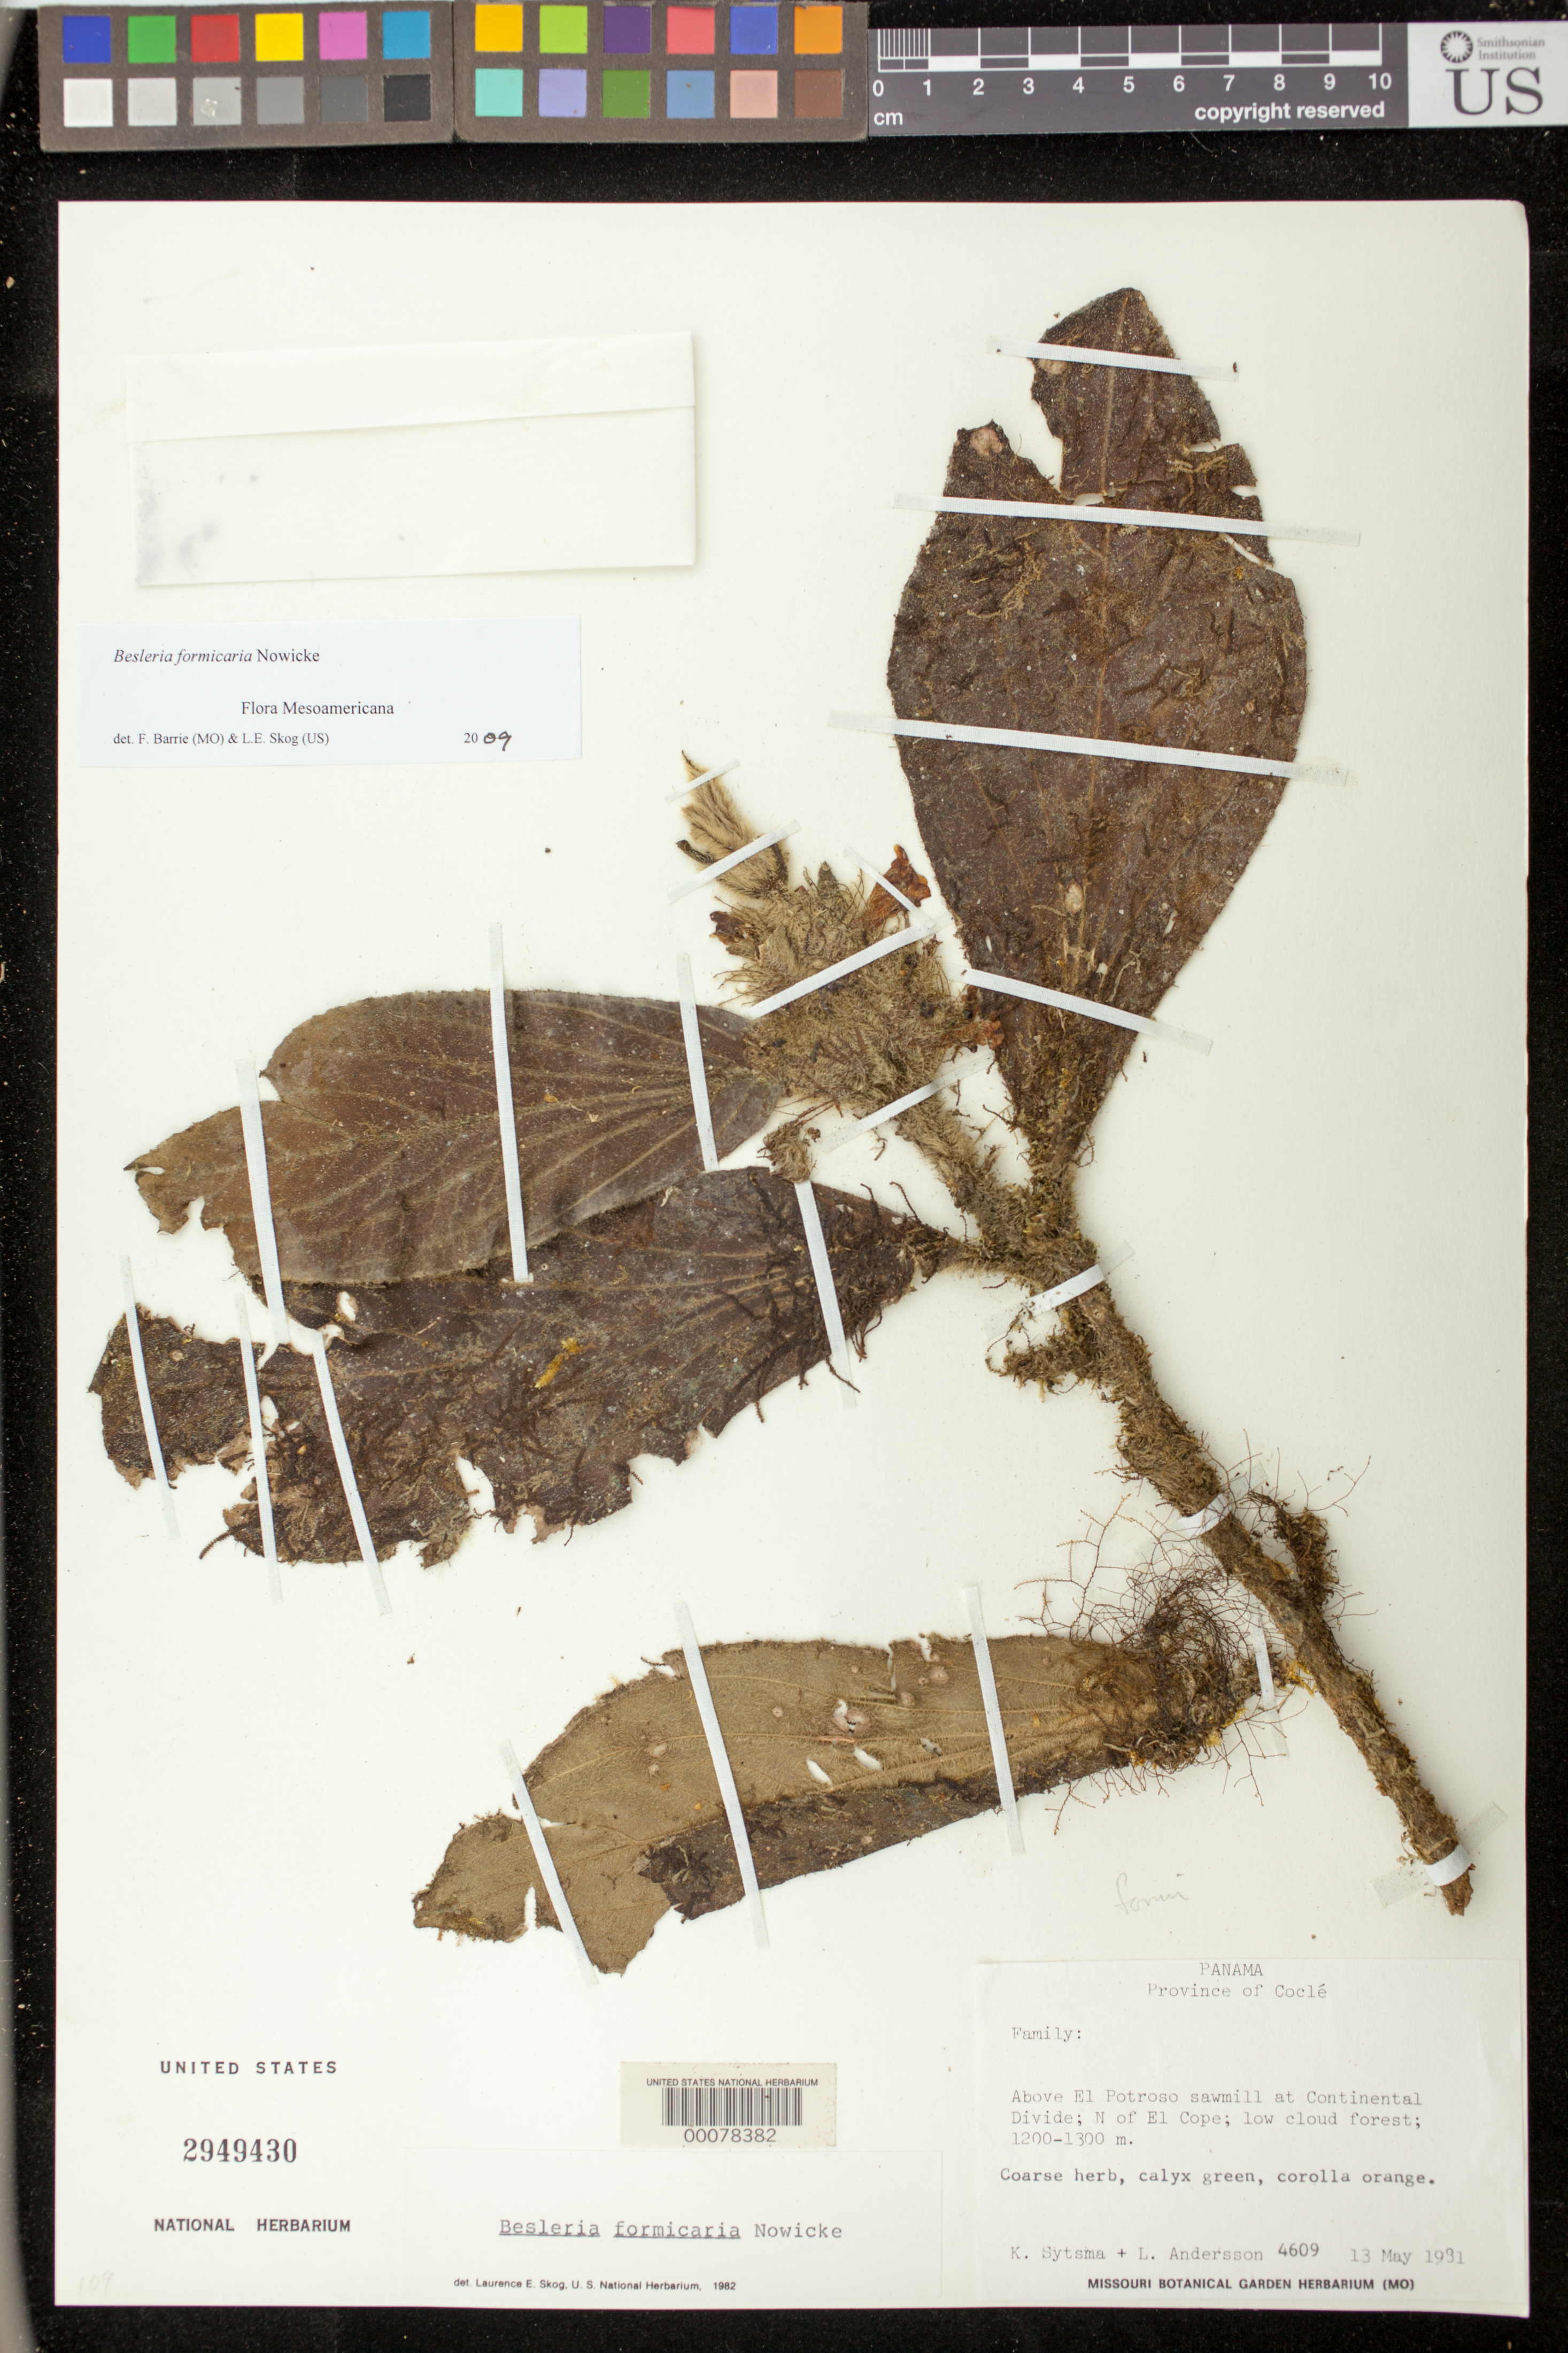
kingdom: Plantae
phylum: Tracheophyta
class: Magnoliopsida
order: Lamiales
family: Gesneriaceae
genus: Besleria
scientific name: Besleria formicaria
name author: Nowicke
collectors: K. J. Sytsma & L. Andersson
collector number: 4609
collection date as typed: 13 May 1981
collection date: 1981-05-13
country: Panama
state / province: Coclé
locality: Above El Potroso sawmill at continental divide, N of El Cope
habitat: Low cloud forest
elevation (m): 1200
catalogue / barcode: US 2949430